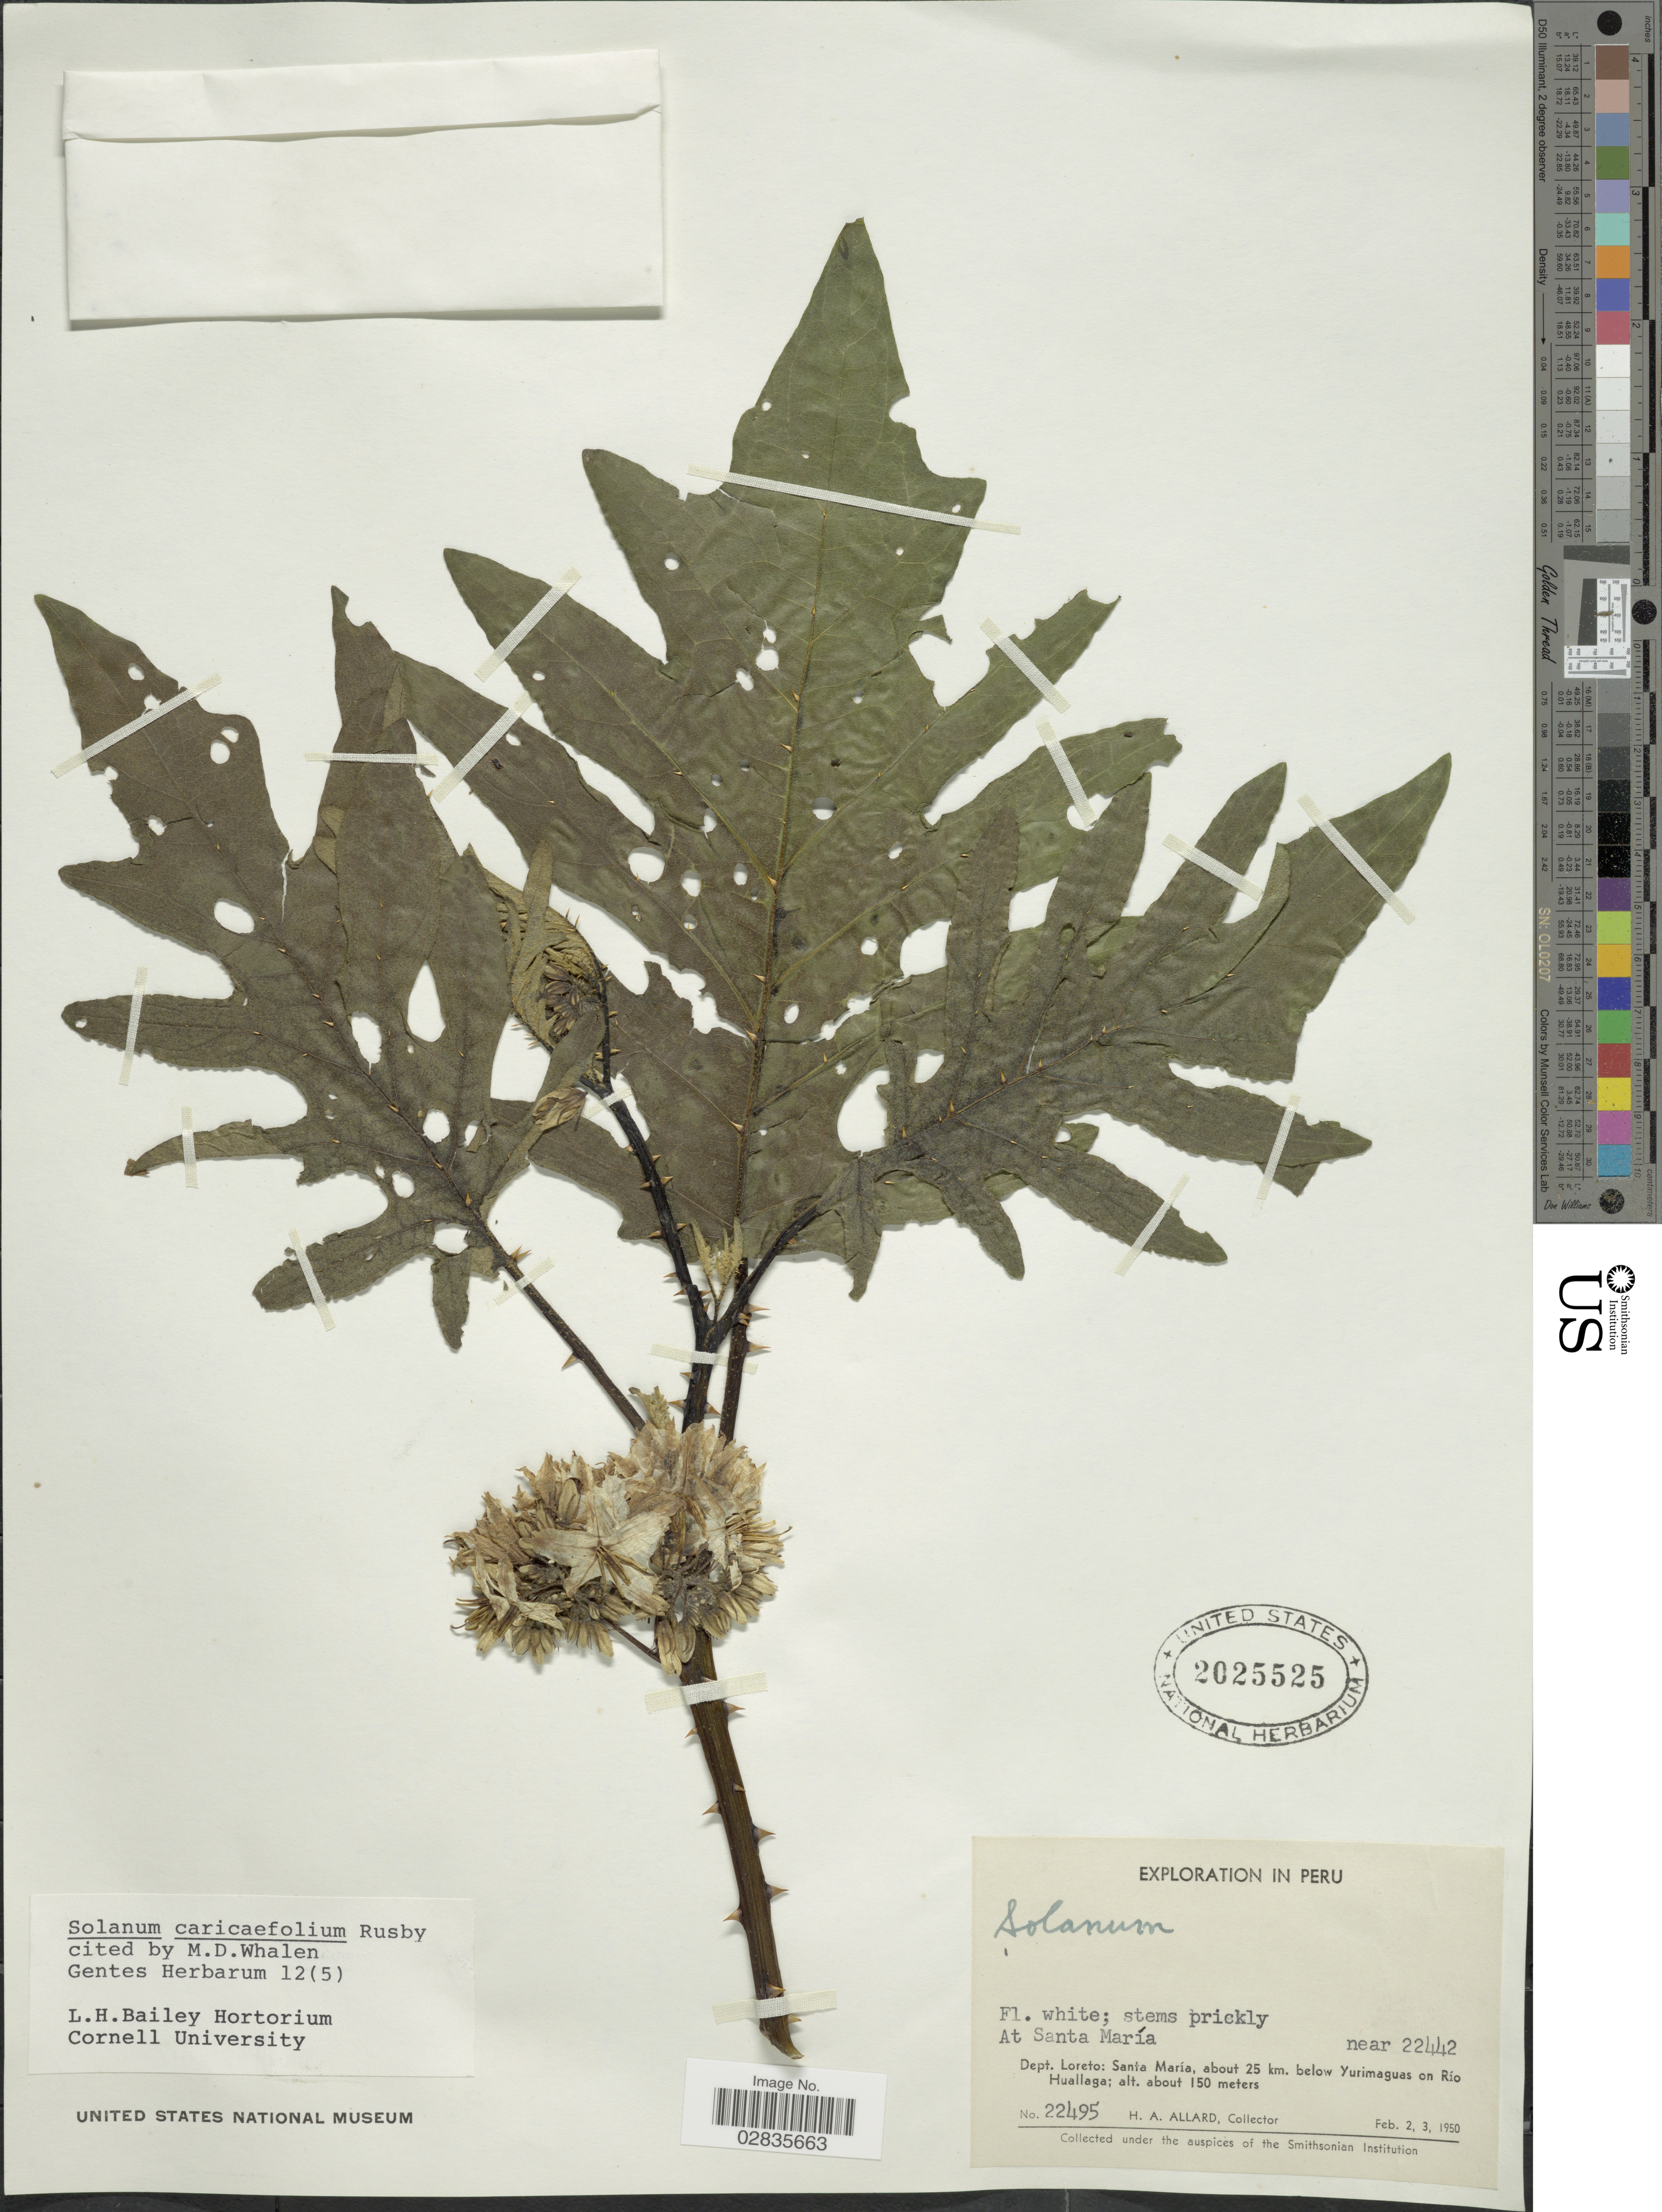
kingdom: Plantae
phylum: Tracheophyta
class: Magnoliopsida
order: Solanales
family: Solanaceae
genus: Solanum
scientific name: Solanum caricaefolium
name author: Rusby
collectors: H. A. Allard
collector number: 22495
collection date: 1950-02-02/1950-02-03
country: Peru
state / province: Loreto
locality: Santa María, Dept. Loreto: Santa María, about 25 km. below Yurimaguas on Río Huallaga.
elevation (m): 150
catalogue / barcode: US 2025525